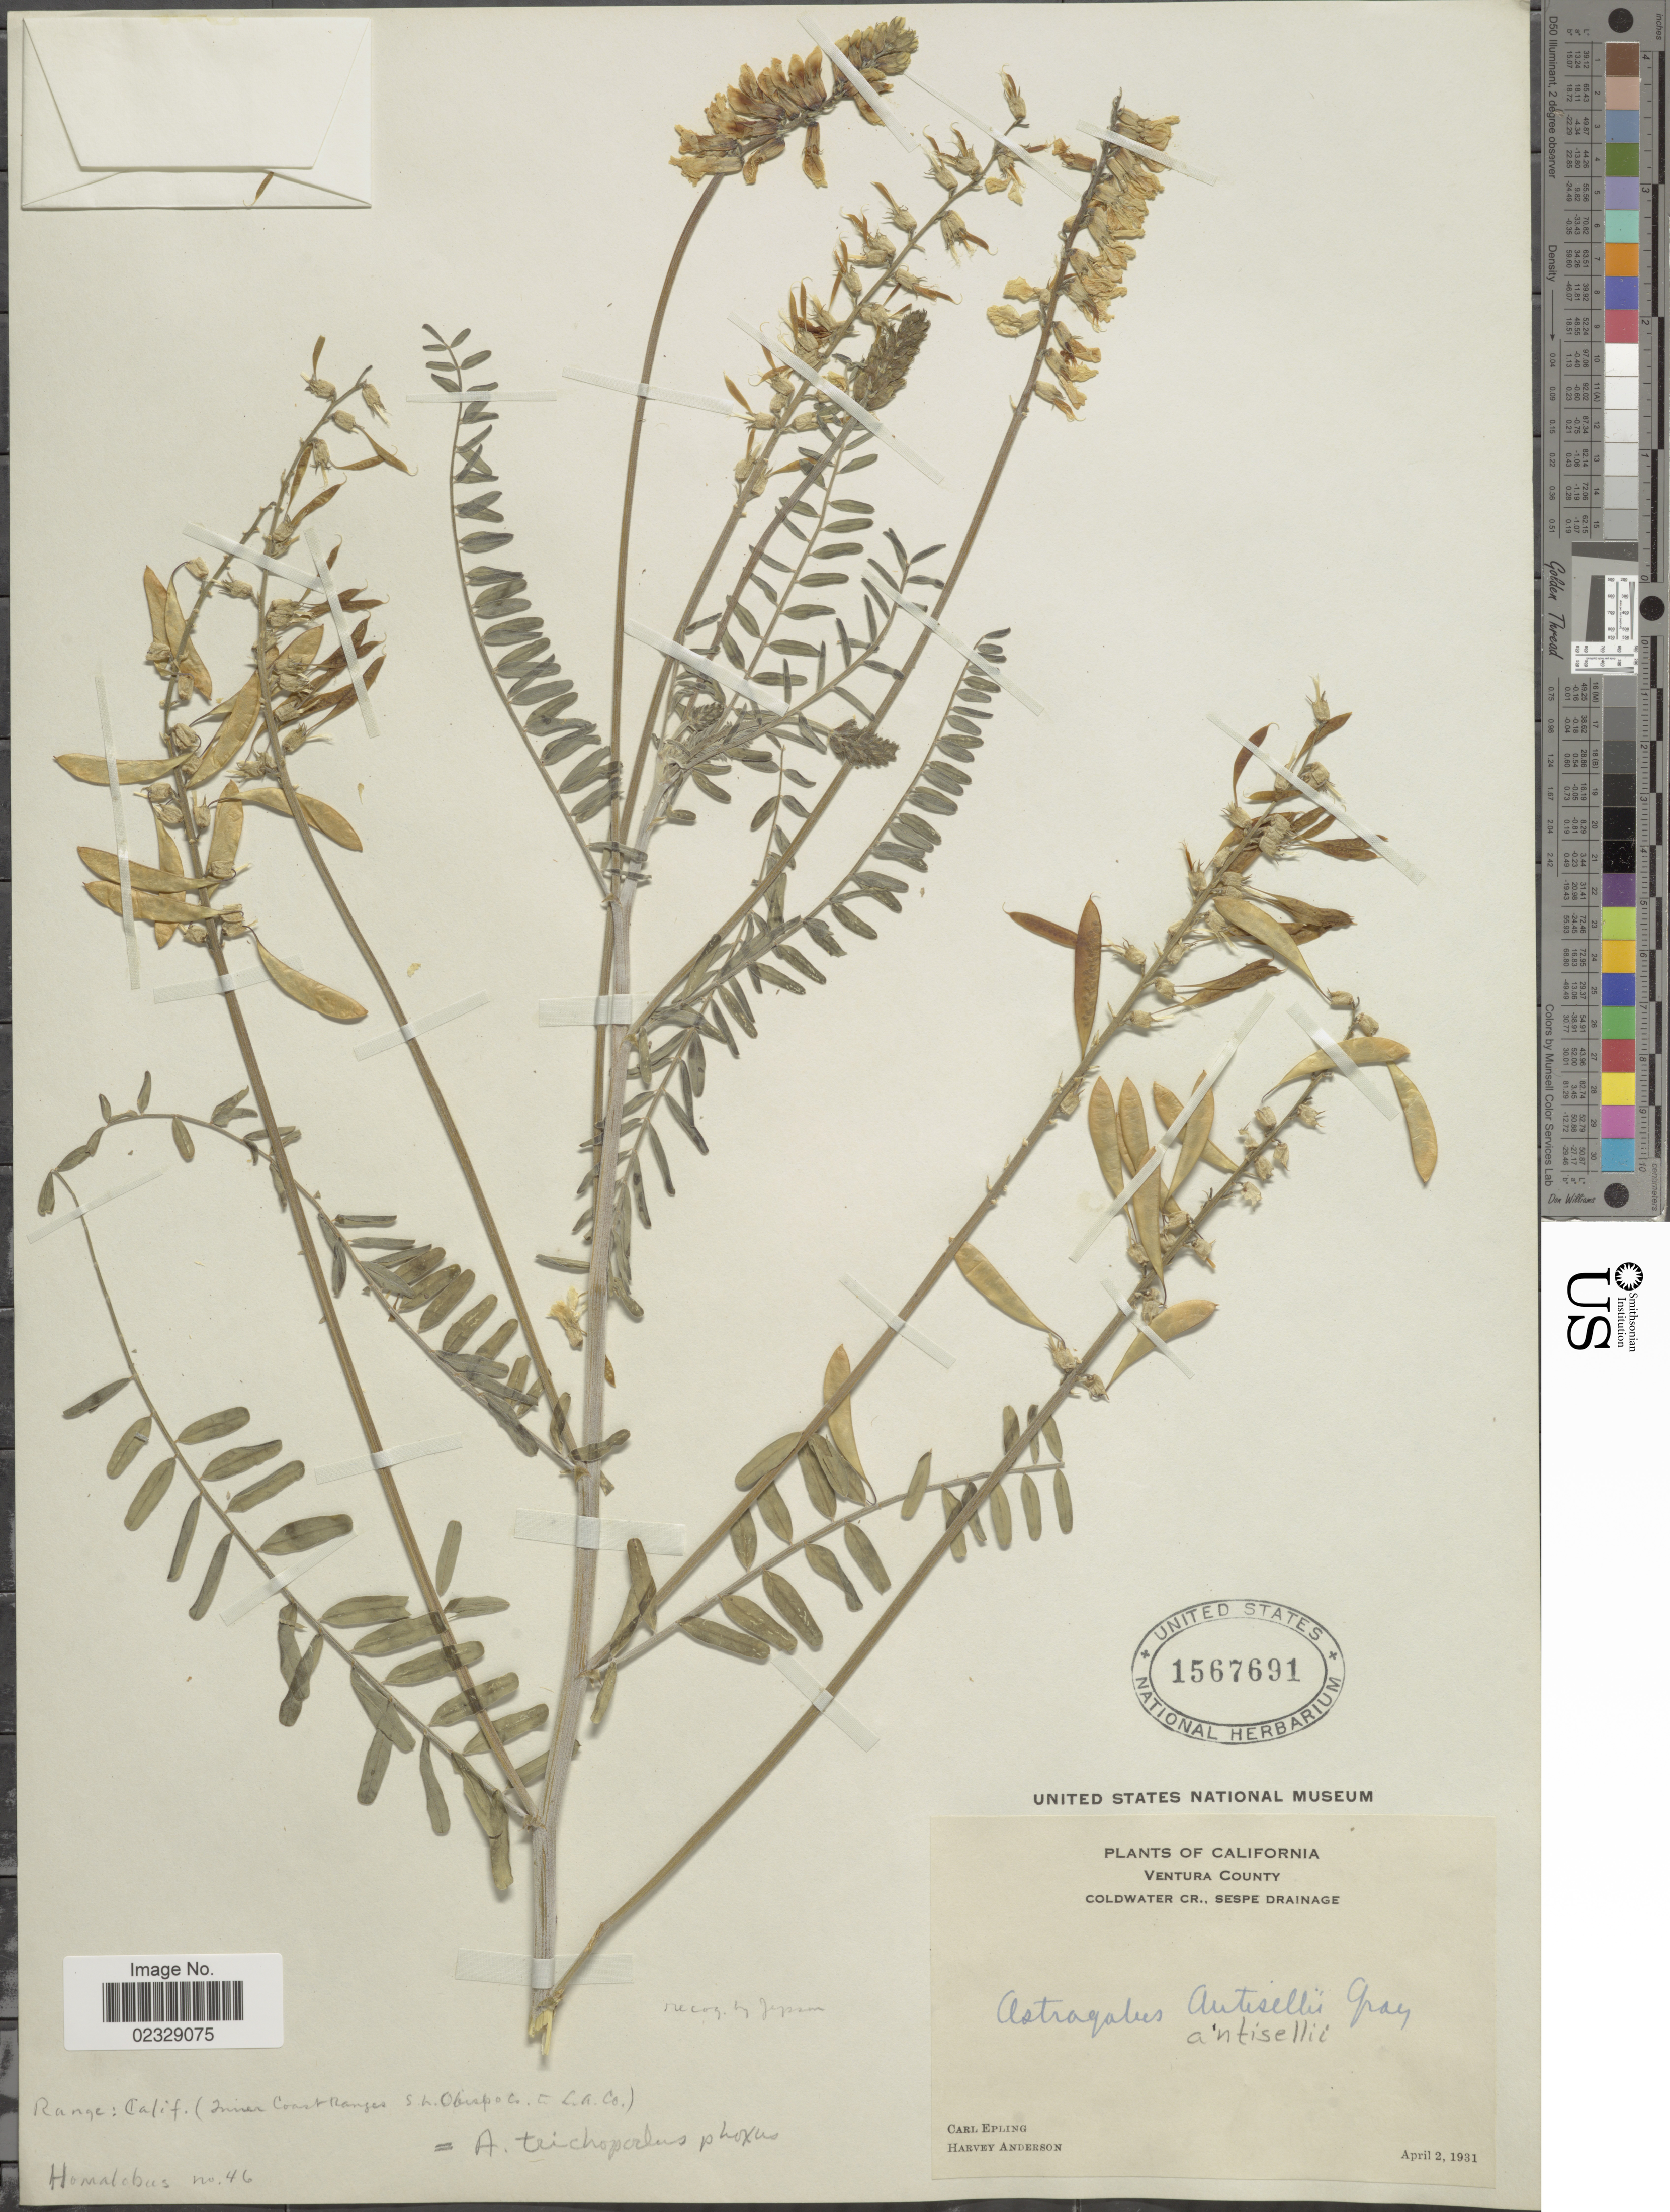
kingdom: Plantae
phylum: Tracheophyta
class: Magnoliopsida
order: Fabales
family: Fabaceae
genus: Astragalus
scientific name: Astragalus antisellii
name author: A. Gray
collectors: C. C. Epling & H. Anderson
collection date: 1931-04-02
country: United States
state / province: California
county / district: Ventura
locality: Ventura County, Coldwater Cr., Sespe Drainage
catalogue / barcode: US 1567691